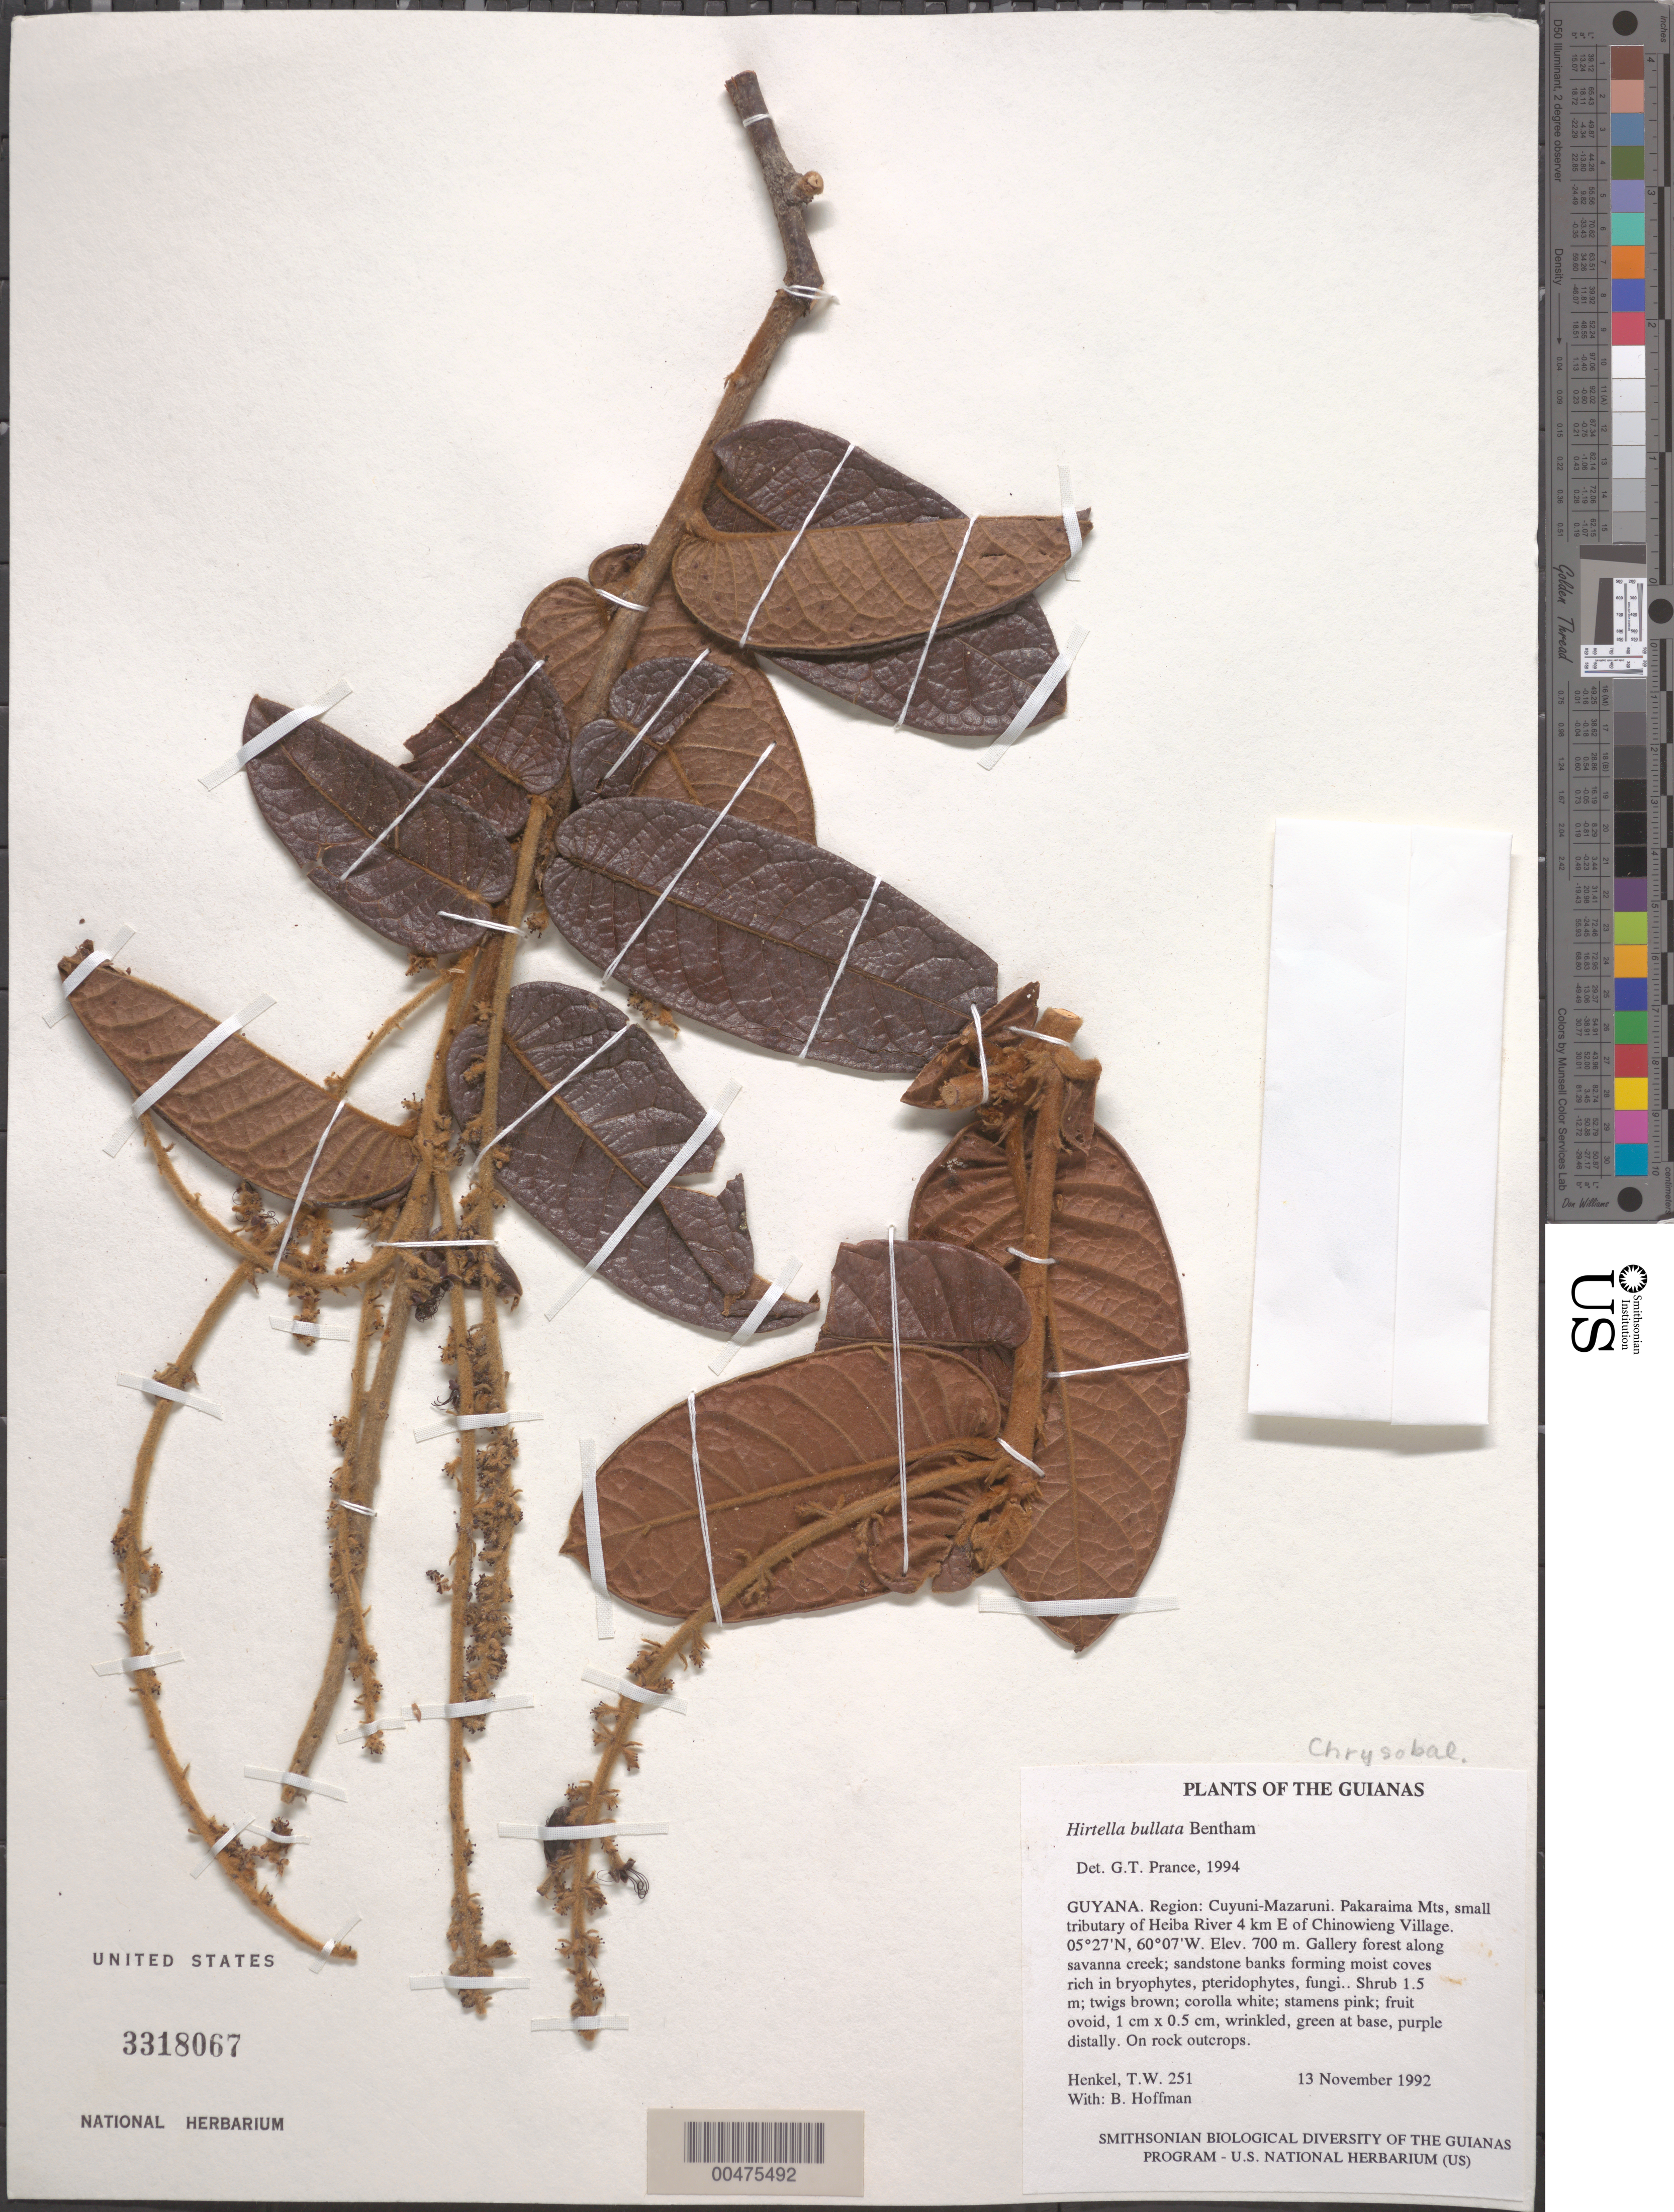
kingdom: Plantae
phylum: Tracheophyta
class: Magnoliopsida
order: Malpighiales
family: Chrysobalanaceae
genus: Hirtella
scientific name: Hirtella bullata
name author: Benth.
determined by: Prance, G. T.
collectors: T. Henkel & B. Hoffman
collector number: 251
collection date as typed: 13 November 1992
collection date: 1992-11-13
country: Guyana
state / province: Cuyuni-Mazaruni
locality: Pakaraima Mts, small tributary of Heiba River 4 km E of Chinowieng Village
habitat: Gallery forest along savanna creek; sandstone banks forming moist coves rich in bryophytes, pteridophytes, fungi.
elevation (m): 700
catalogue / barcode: US 3318067